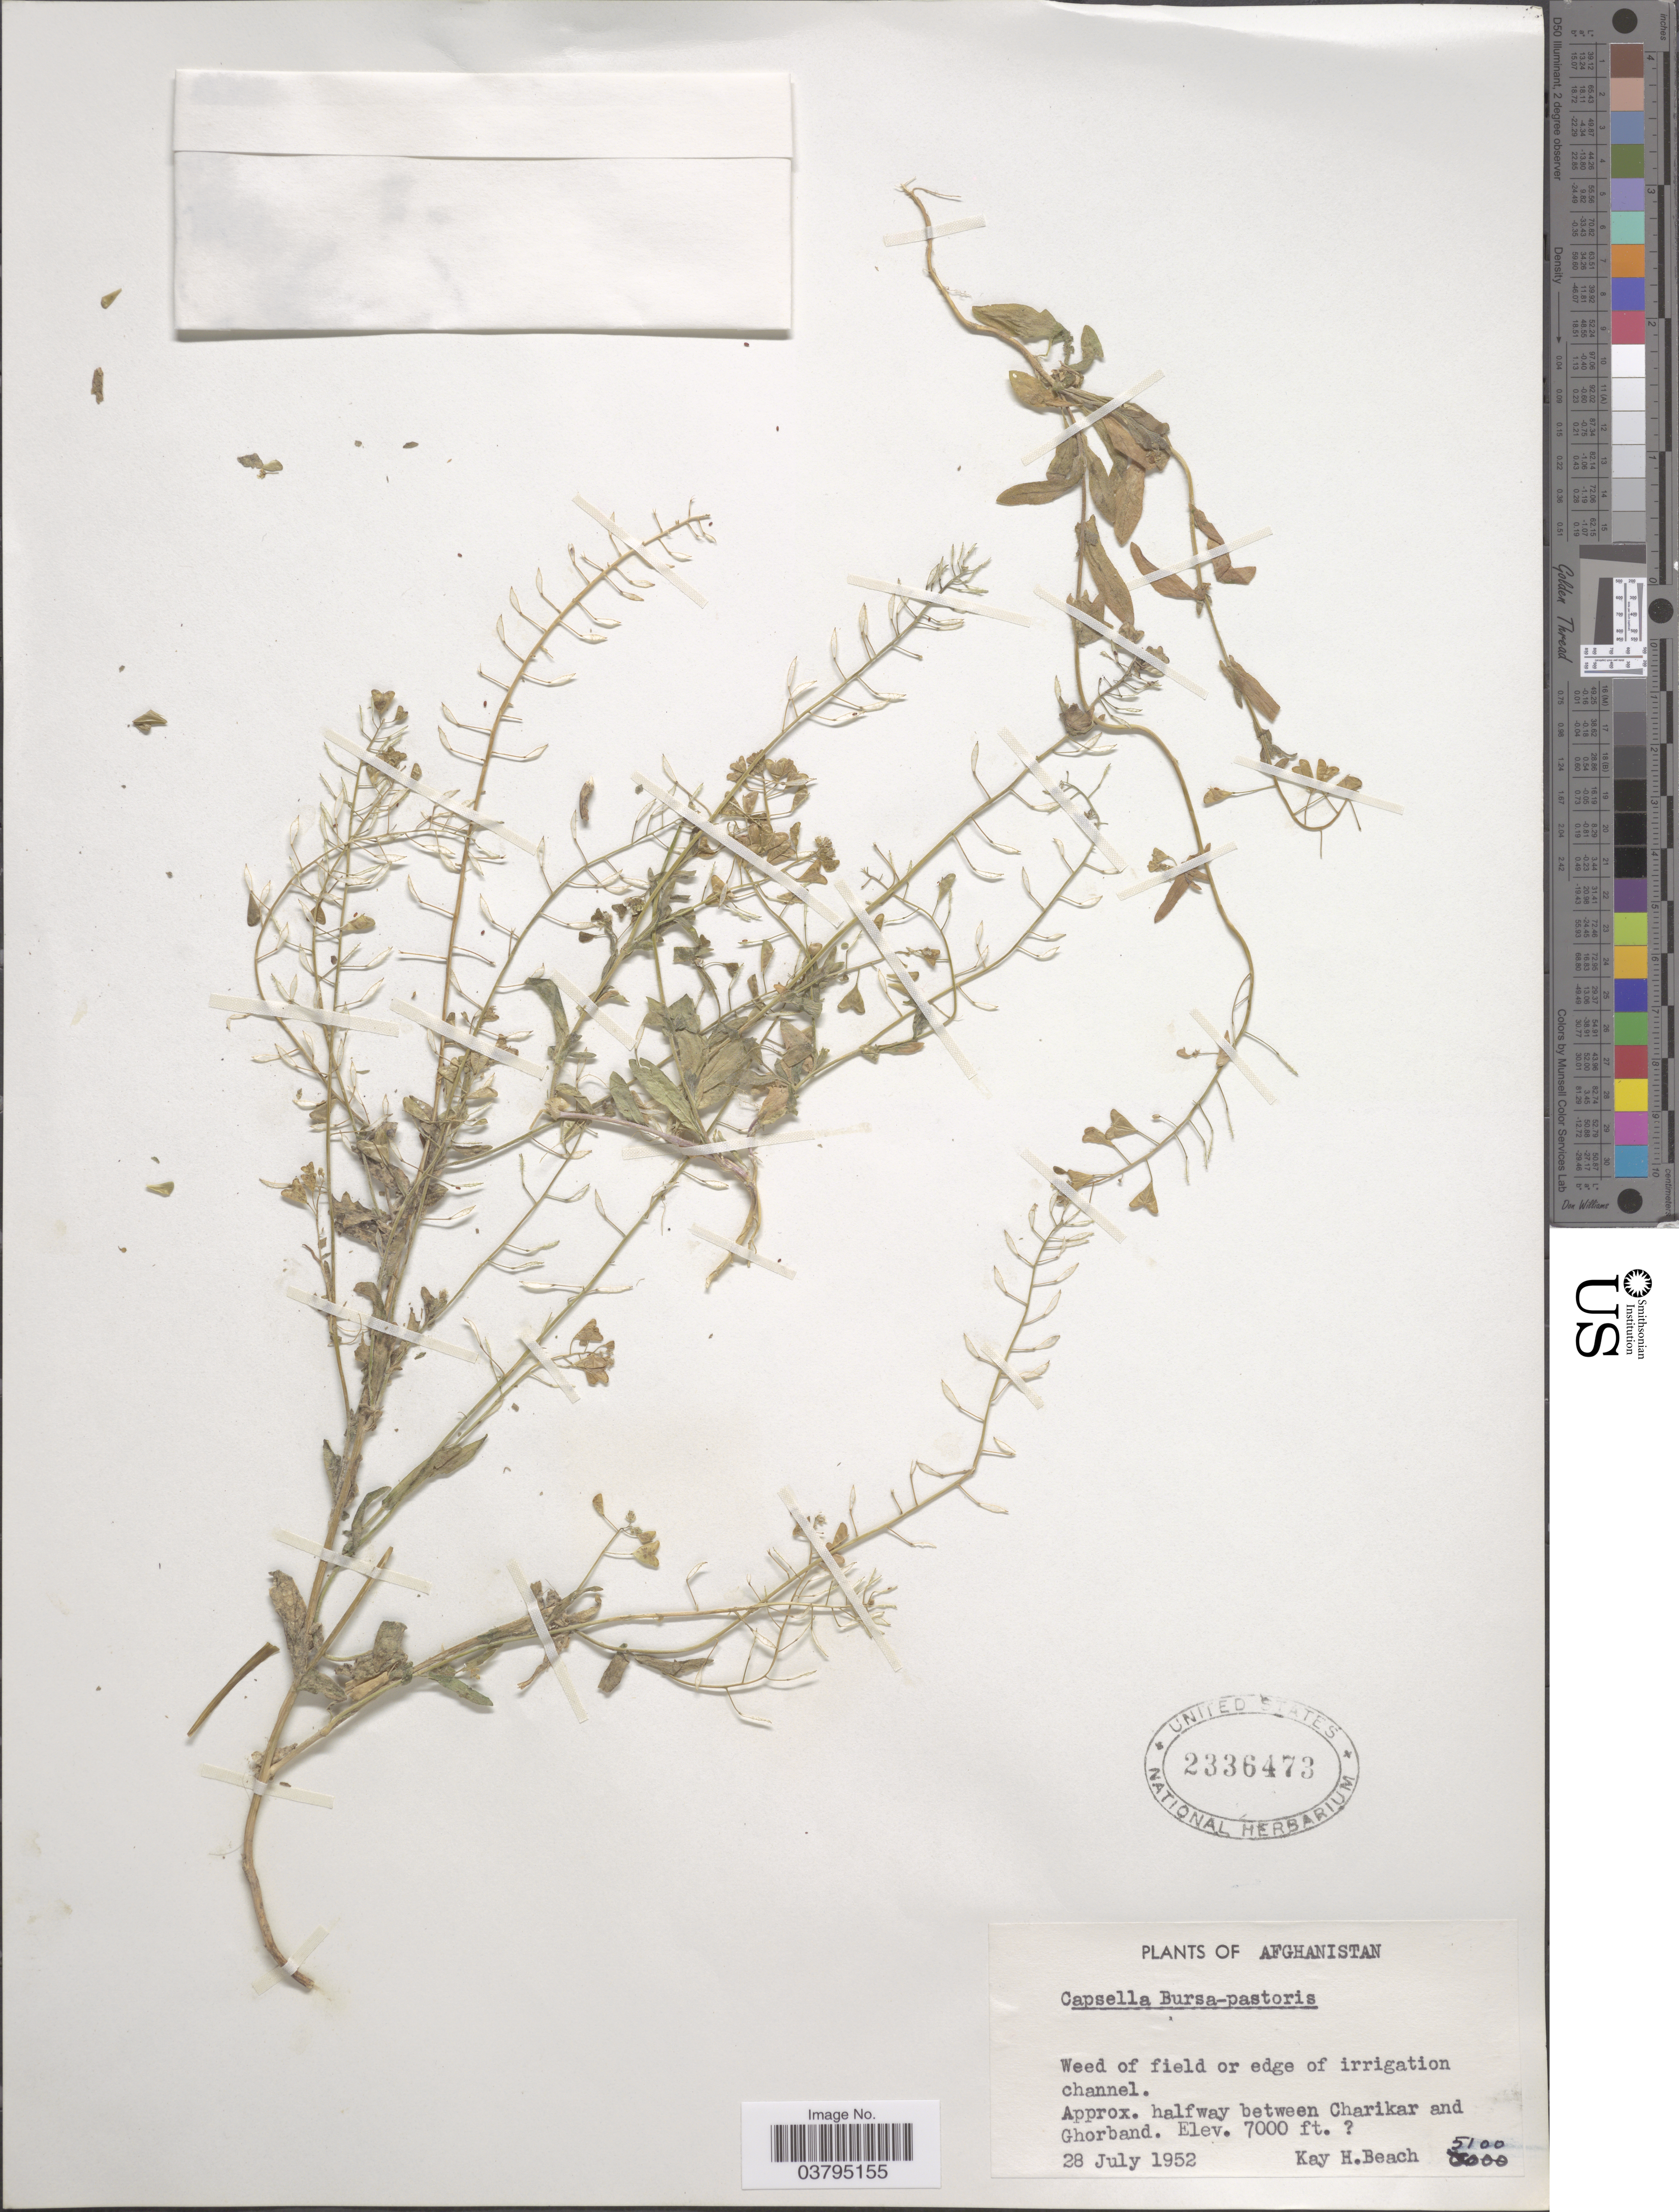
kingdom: Plantae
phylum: Tracheophyta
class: Magnoliopsida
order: Brassicales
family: Brassicaceae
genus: Capsella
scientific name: Capsella bursa-pastoris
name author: (L.) Medik.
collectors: K. H. Beach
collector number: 5100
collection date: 1952-07-28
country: Afghanistan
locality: Approx. halfway between Charikar and Ghorband.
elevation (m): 2134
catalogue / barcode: US 2336473